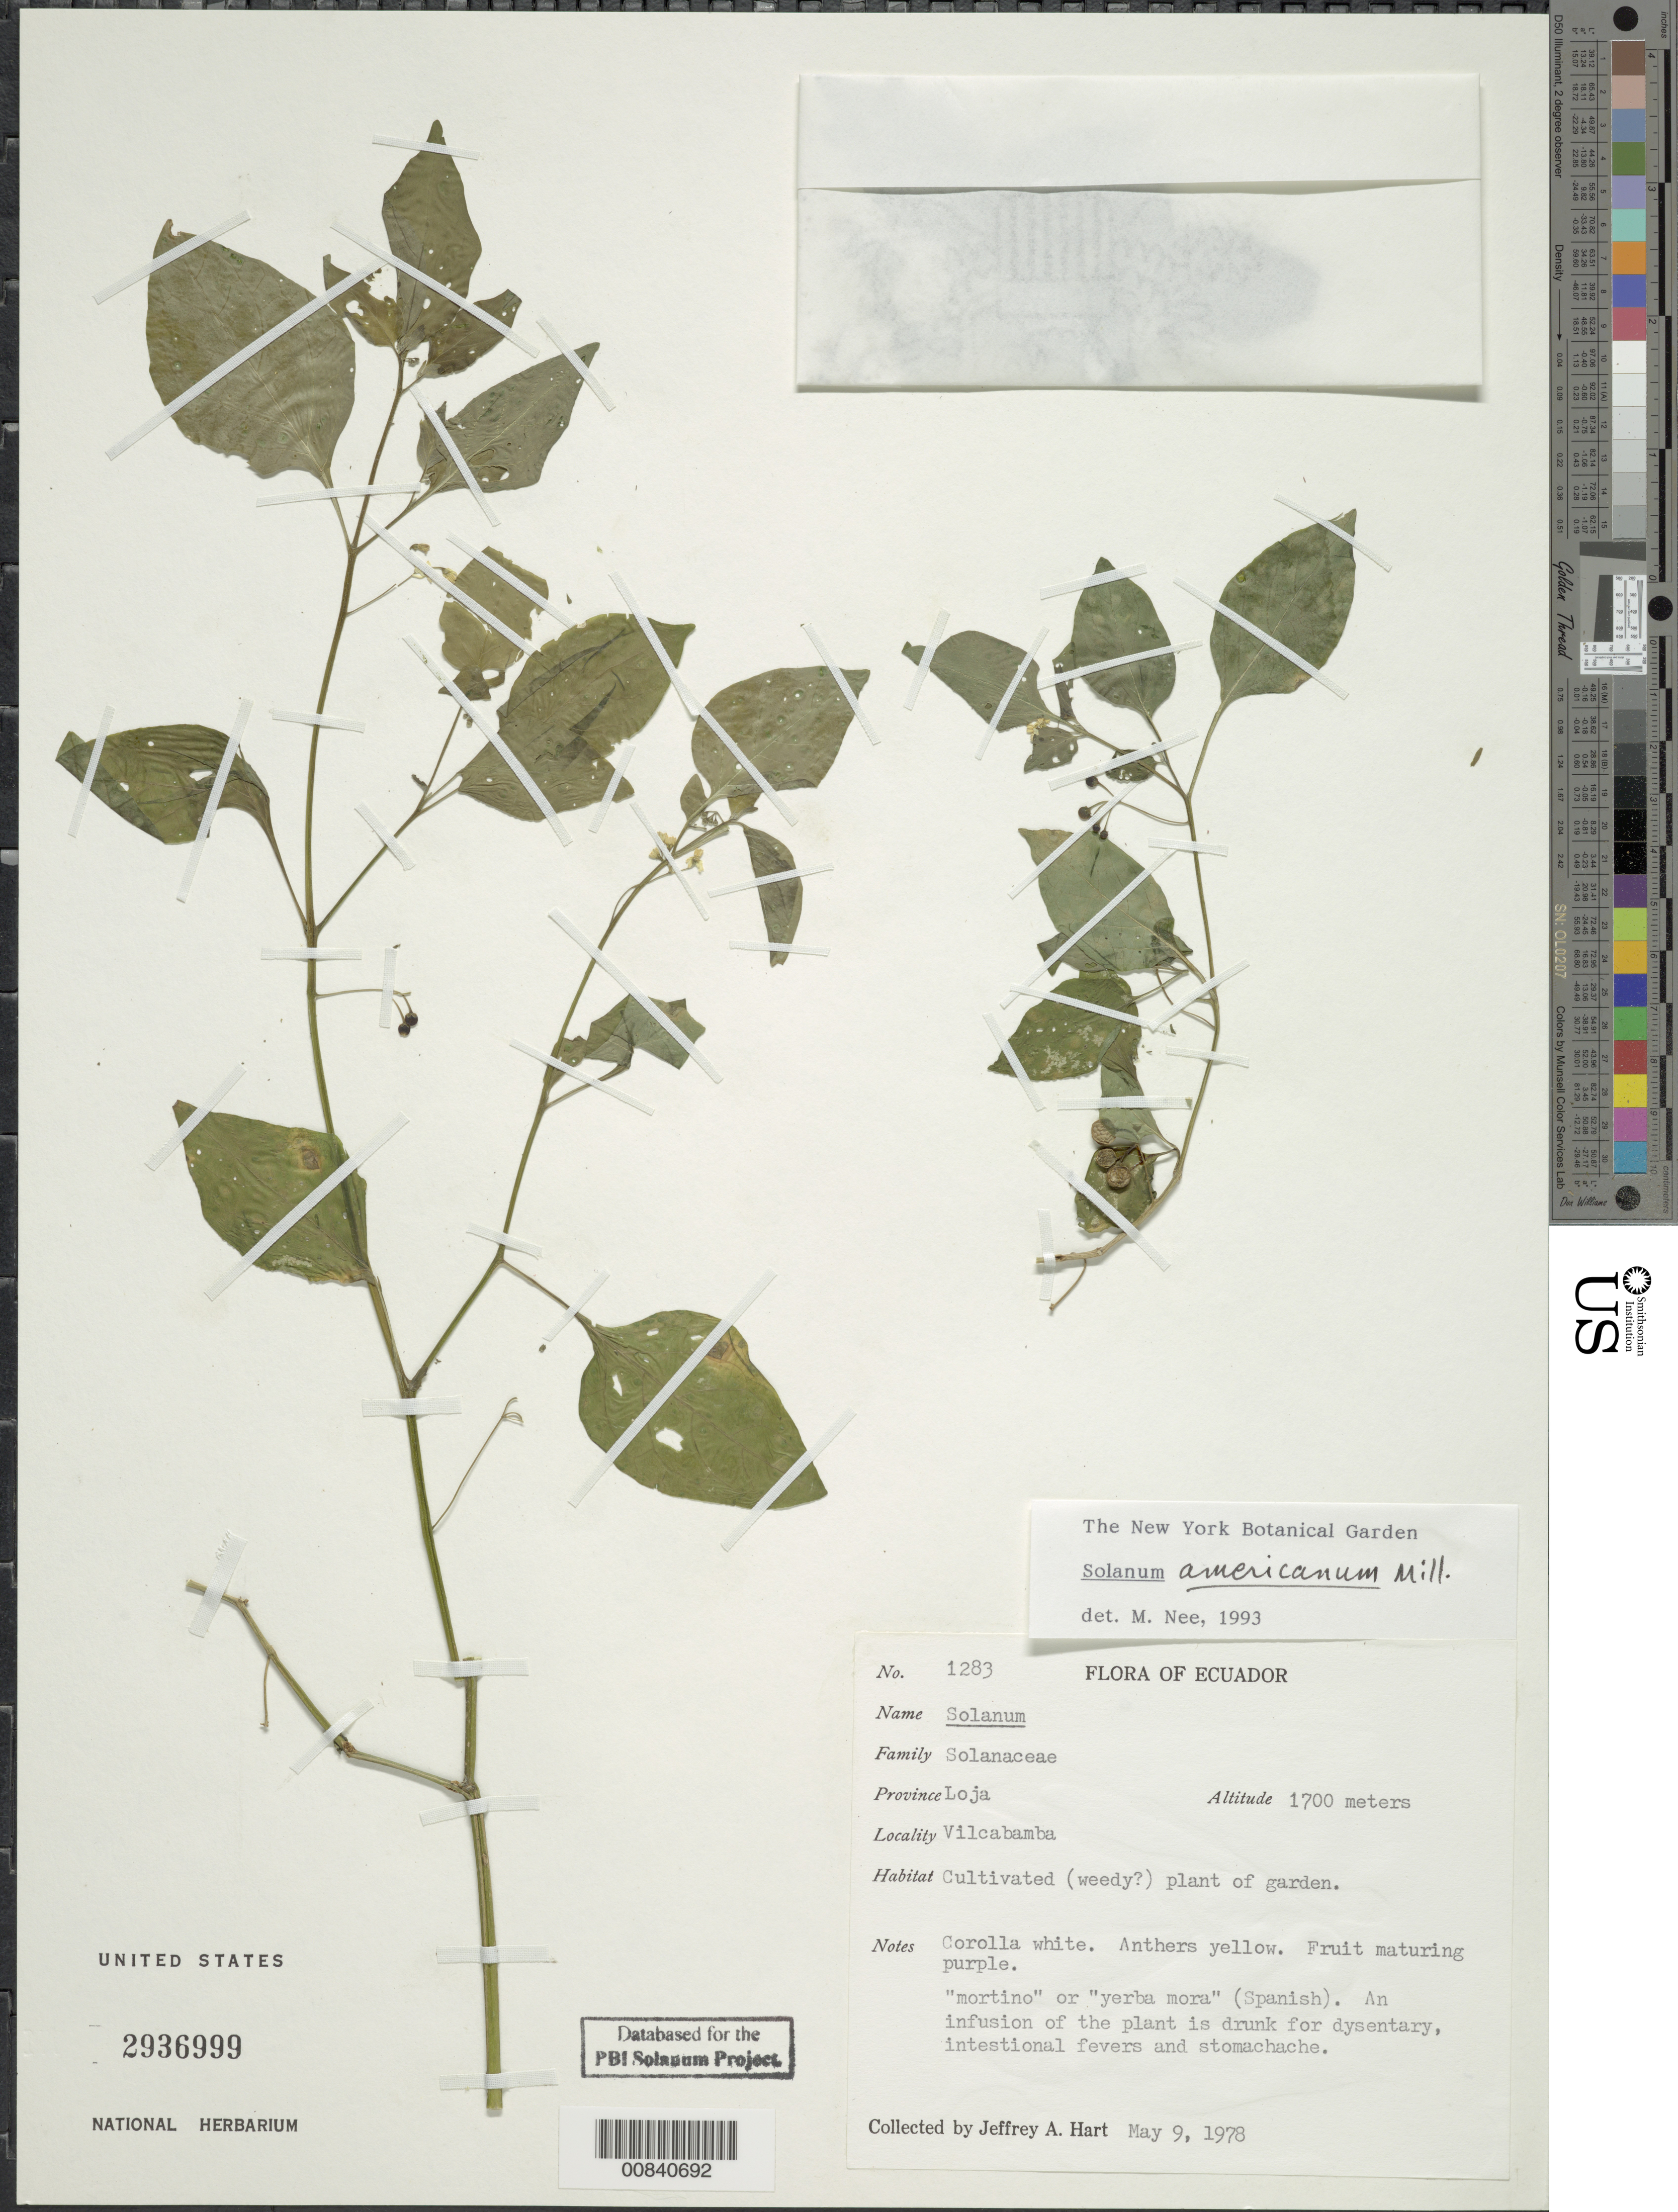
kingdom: Plantae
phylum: Tracheophyta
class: Magnoliopsida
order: Solanales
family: Solanaceae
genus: Solanum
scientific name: Solanum americanum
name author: Mill.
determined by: Nee, Michael H.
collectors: J. A. Hart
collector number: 1283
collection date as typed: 9 May 1978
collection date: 1978-05-09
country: Ecuador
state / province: Loja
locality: Vilcabama.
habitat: Cultivated (weedy?) plant of garden.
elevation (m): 1700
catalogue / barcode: US 2936999